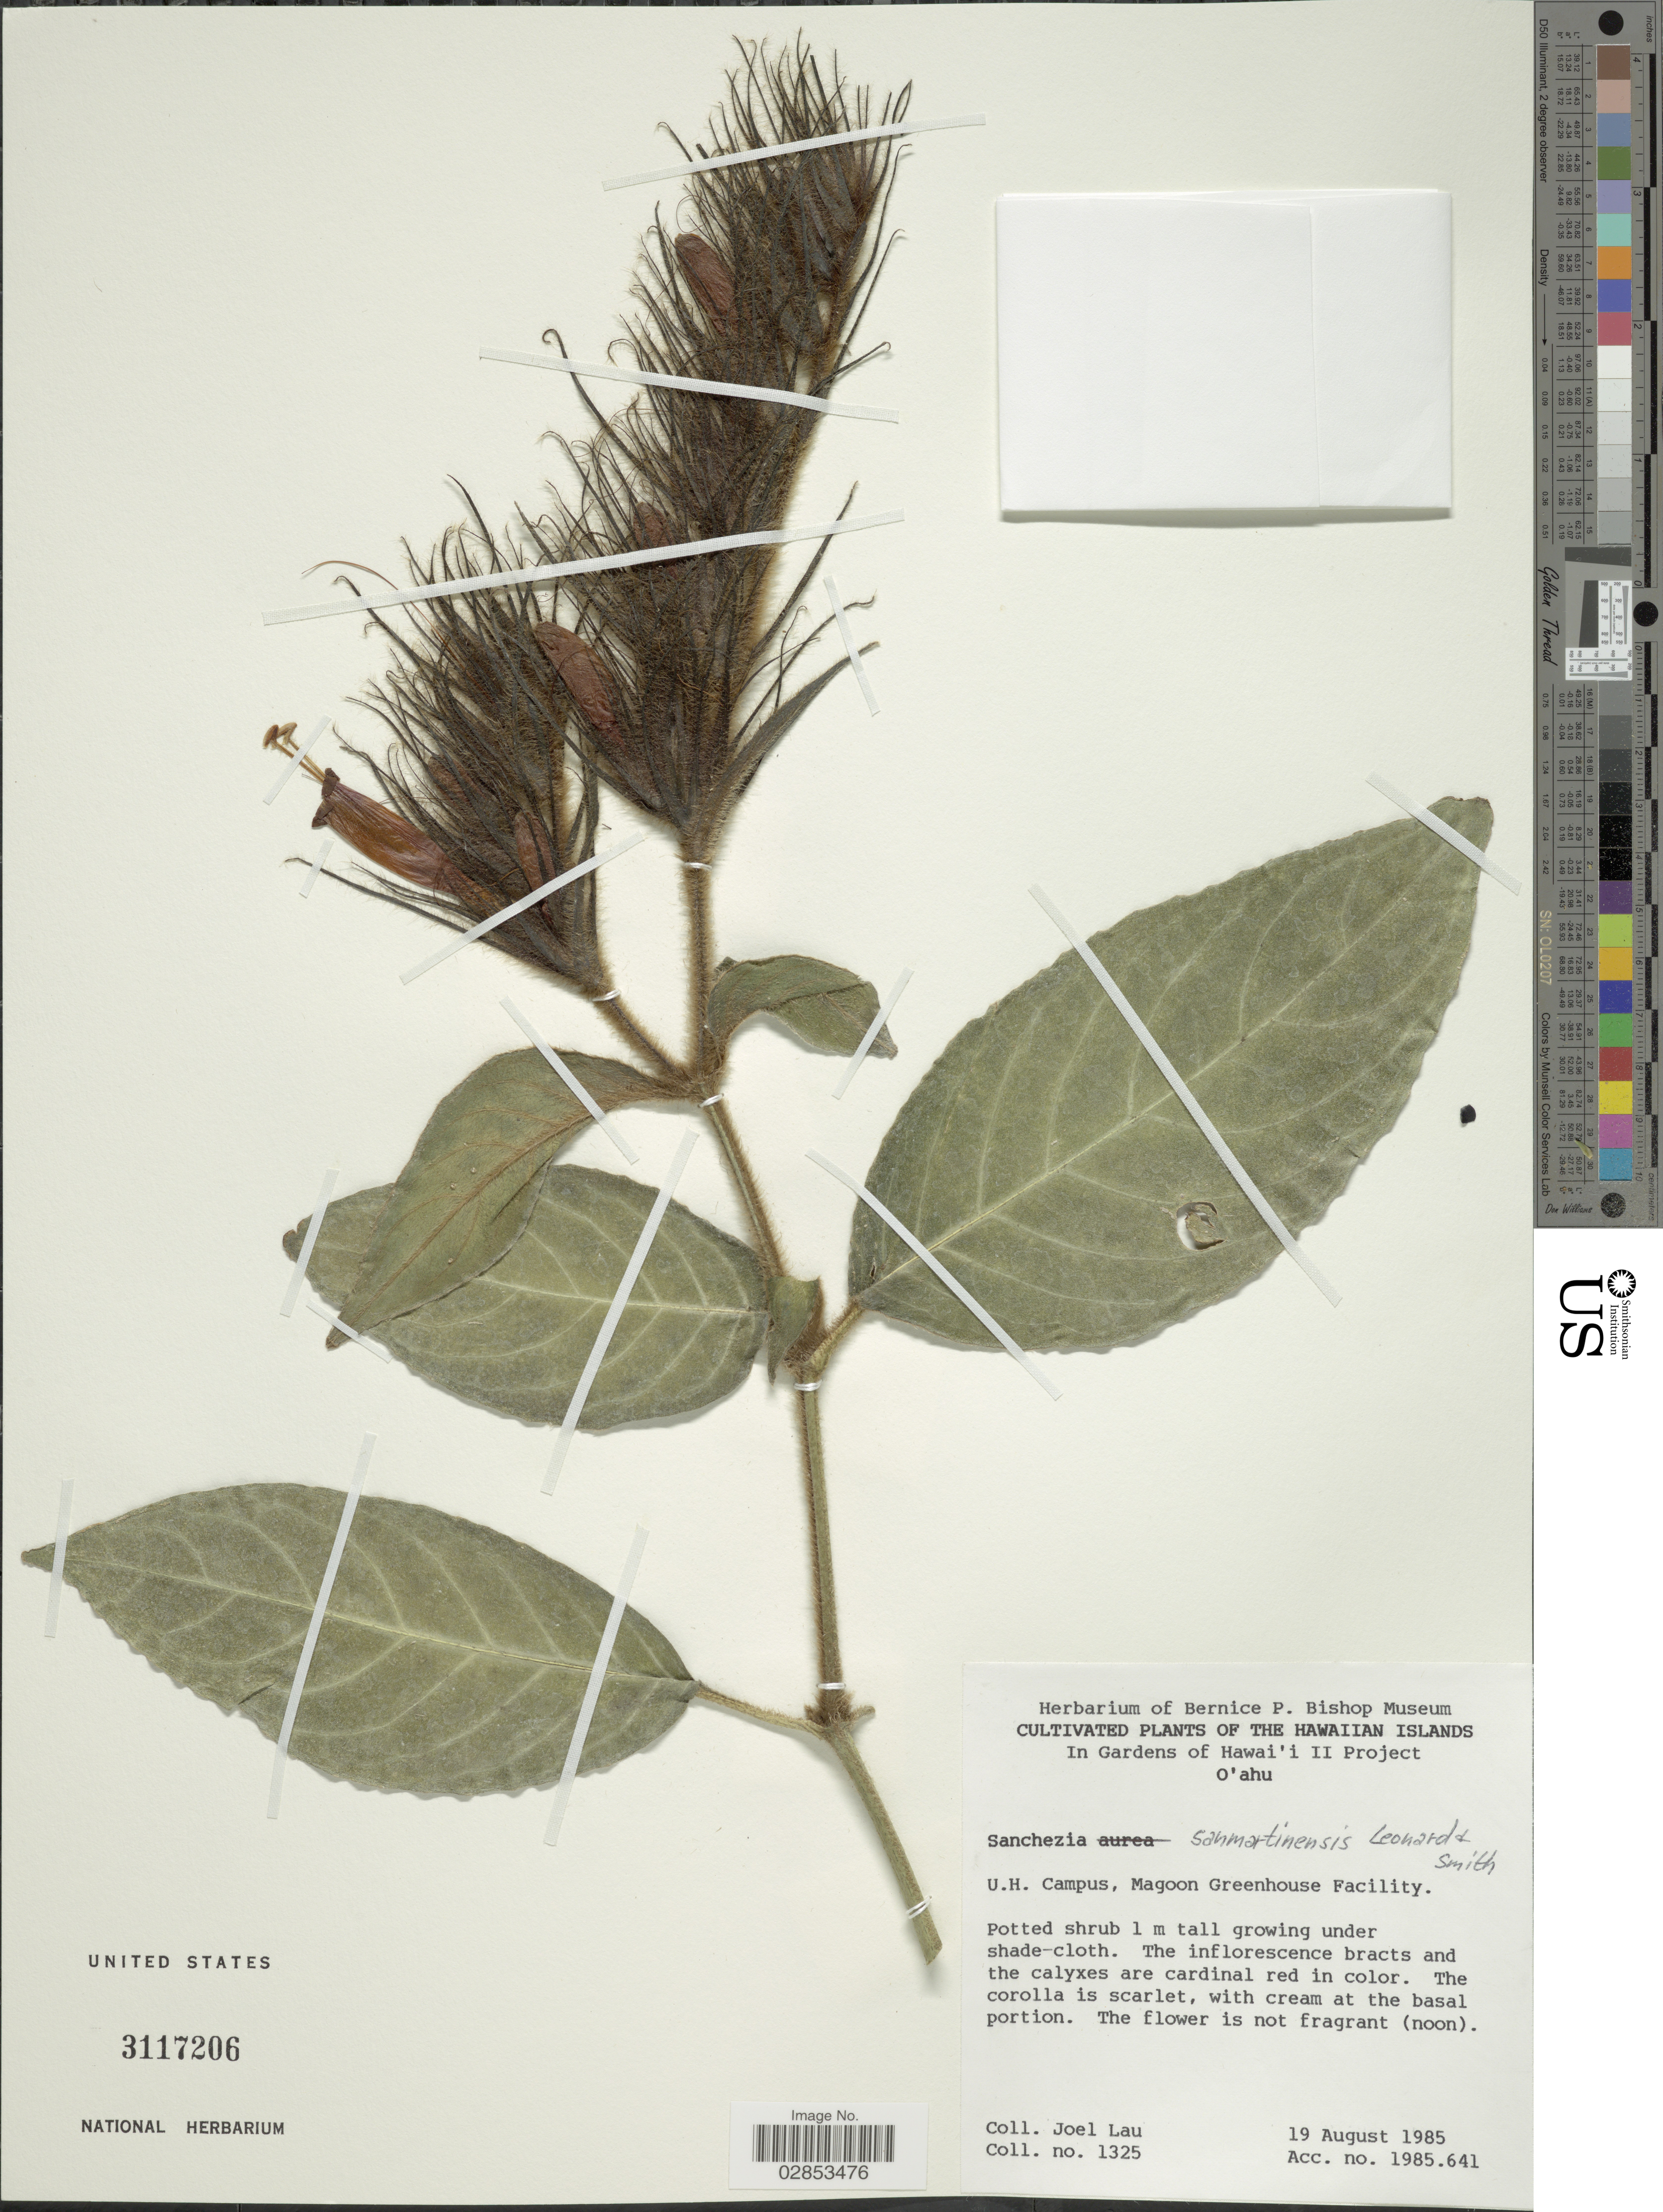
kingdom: Plantae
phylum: Tracheophyta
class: Magnoliopsida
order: Lamiales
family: Acanthaceae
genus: Sanchezia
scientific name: Sanchezia aurea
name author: Leonard & L.B. Sm.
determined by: Azevedo, Igor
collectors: J. Lau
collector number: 1325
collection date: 1985-08-19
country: United States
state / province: Hawaii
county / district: Honolulu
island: Oahu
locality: The Hawaiian Islands. In Gardens of Hawai'i II Project. O'ahu. U.H Campus, Magoon Greenhouse Facility.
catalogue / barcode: US 3117206